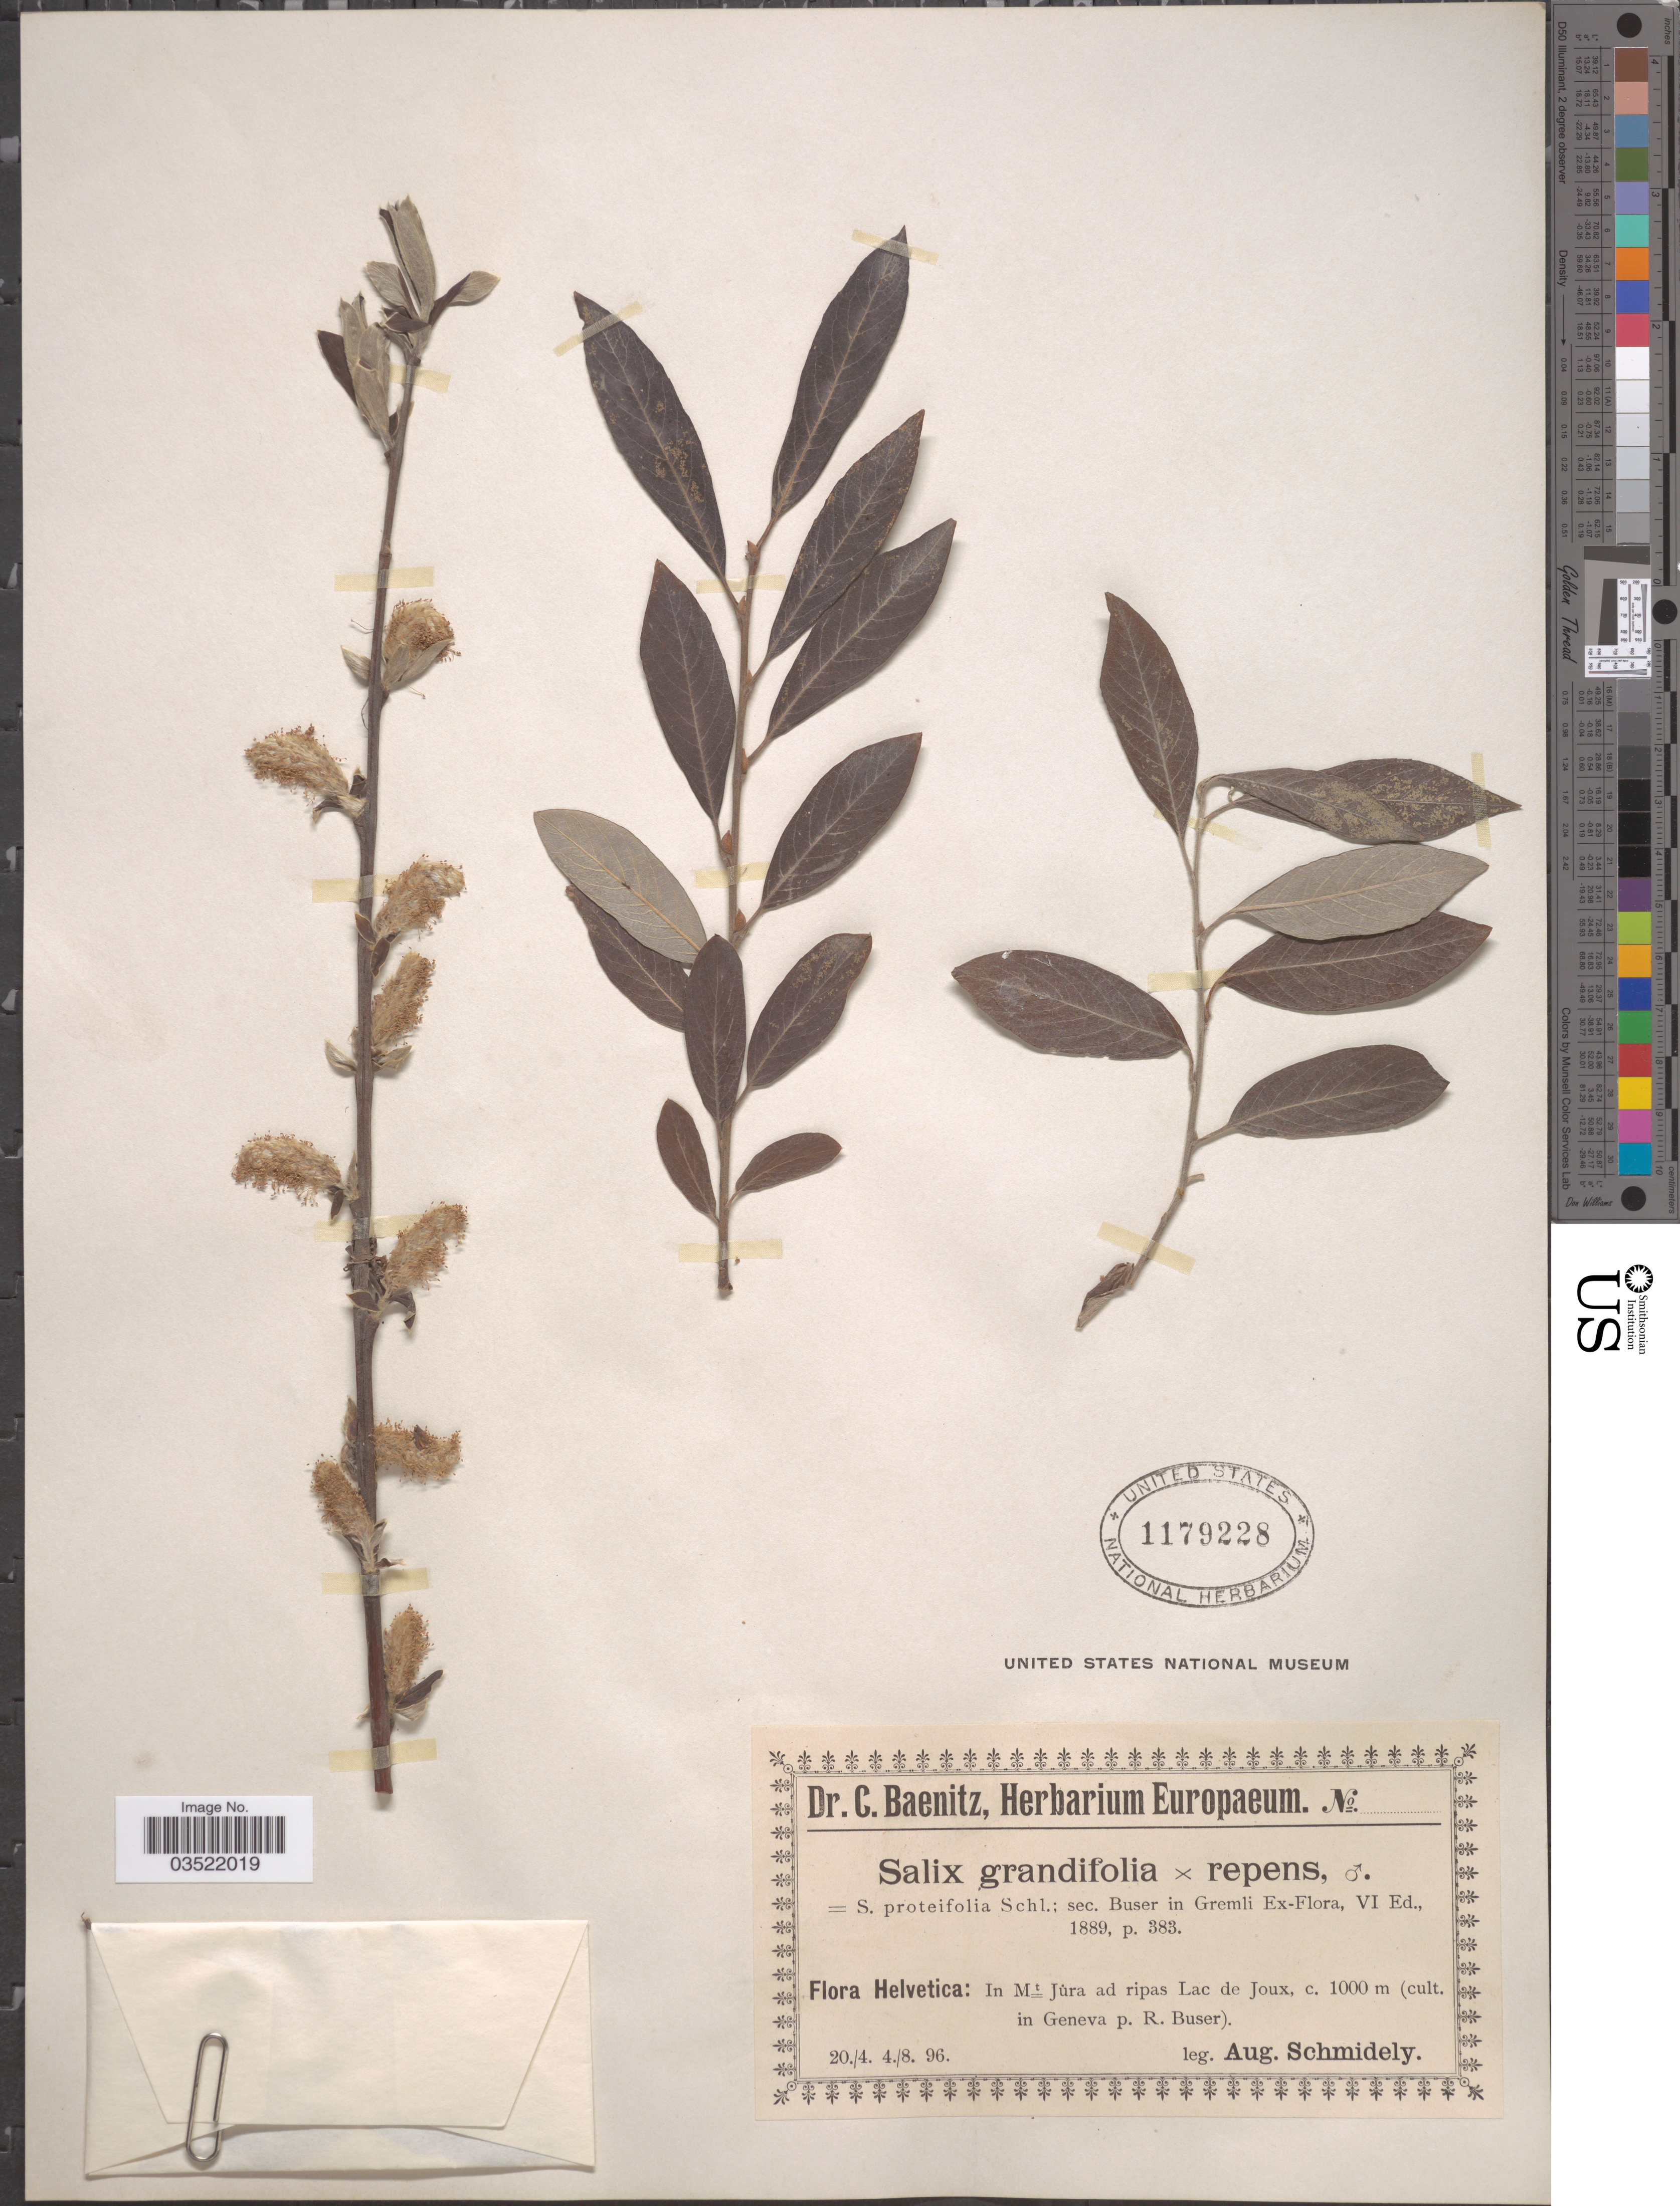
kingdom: Plantae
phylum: Tracheophyta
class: Magnoliopsida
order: Malpighiales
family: Salicaceae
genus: Salix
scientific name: Salix grandifolia x S. repens L.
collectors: A. Schmidely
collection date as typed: Transcribed d/m/y: 20/4/96 to 4/8/96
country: Switzerland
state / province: Jura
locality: Helvetica: In Mt. Jûra ad ripas Lac de Joux. [unsure placement] Cult in. Geneva p. R. Buser.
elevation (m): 1000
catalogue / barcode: US 1179228